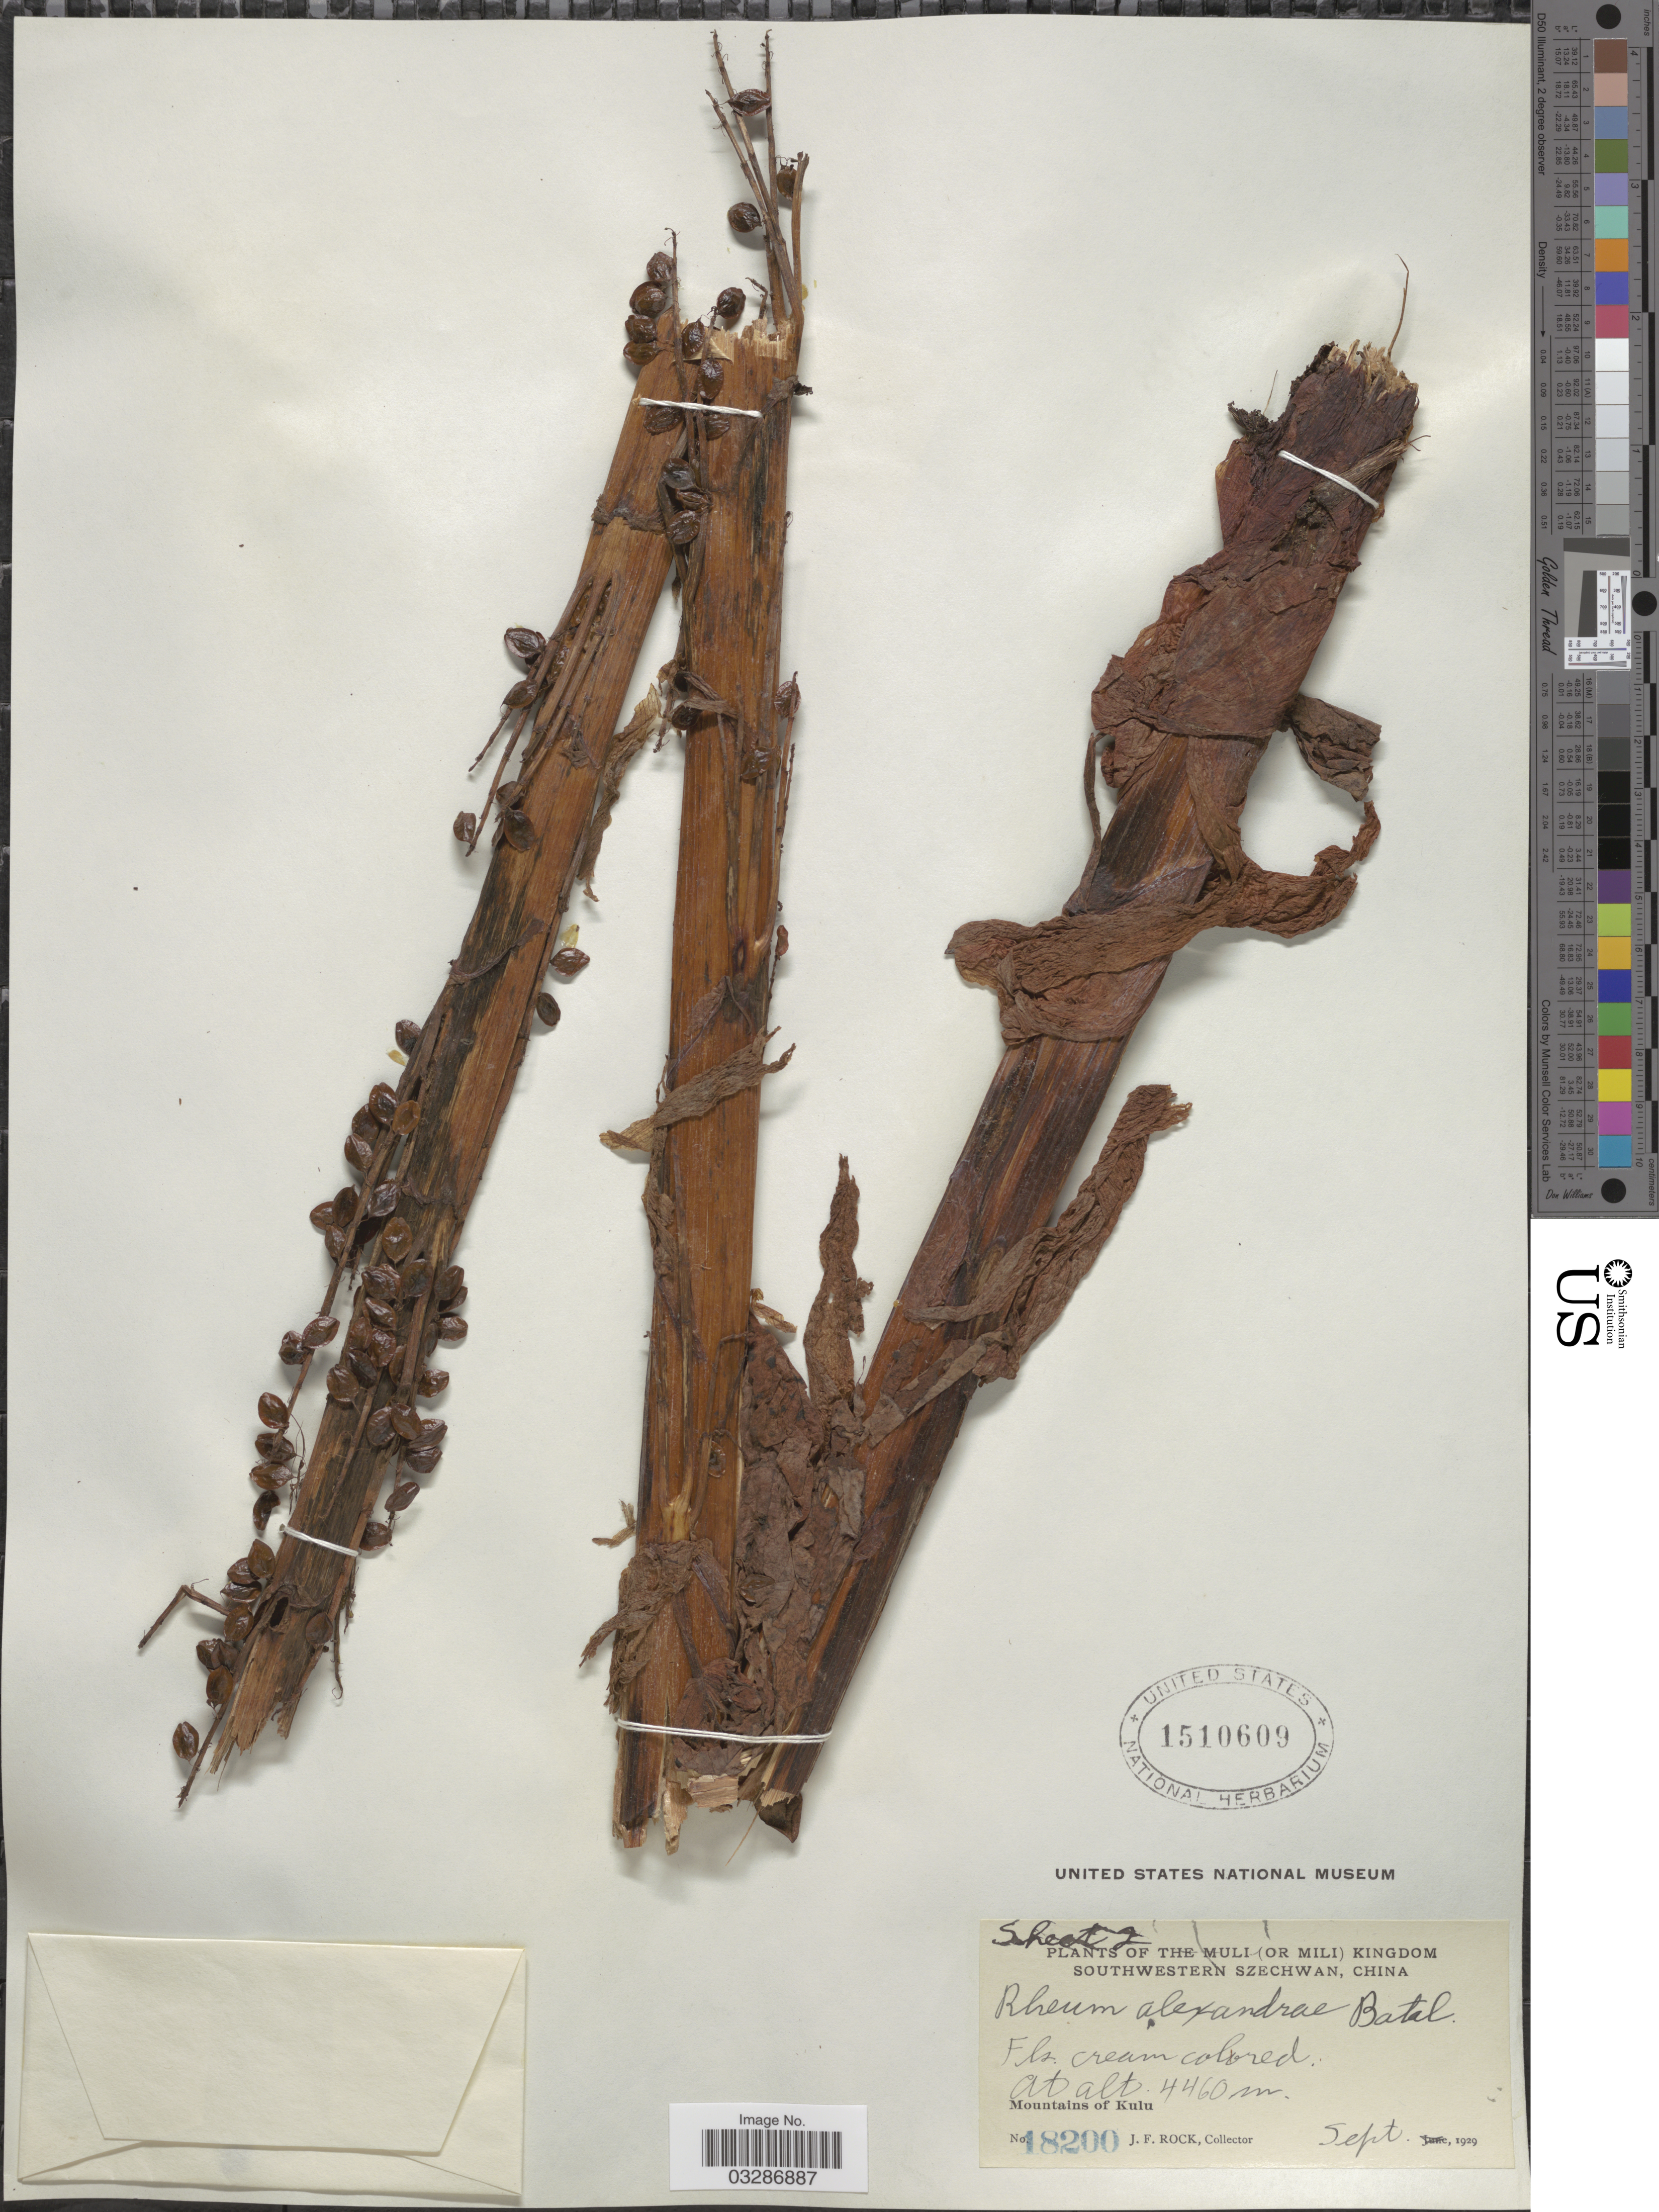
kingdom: Plantae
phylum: Tracheophyta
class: Magnoliopsida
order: Caryophyllales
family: Polygonaceae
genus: Rheum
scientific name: Rheum alexandrae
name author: Batalin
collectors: J. Rock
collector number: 18200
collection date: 1929-09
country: China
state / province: Sichuan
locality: The Muli (or Mili) Kingdom, Southwestern Szechwan. Mountains of Kulu.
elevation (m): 4460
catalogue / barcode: US 1510609